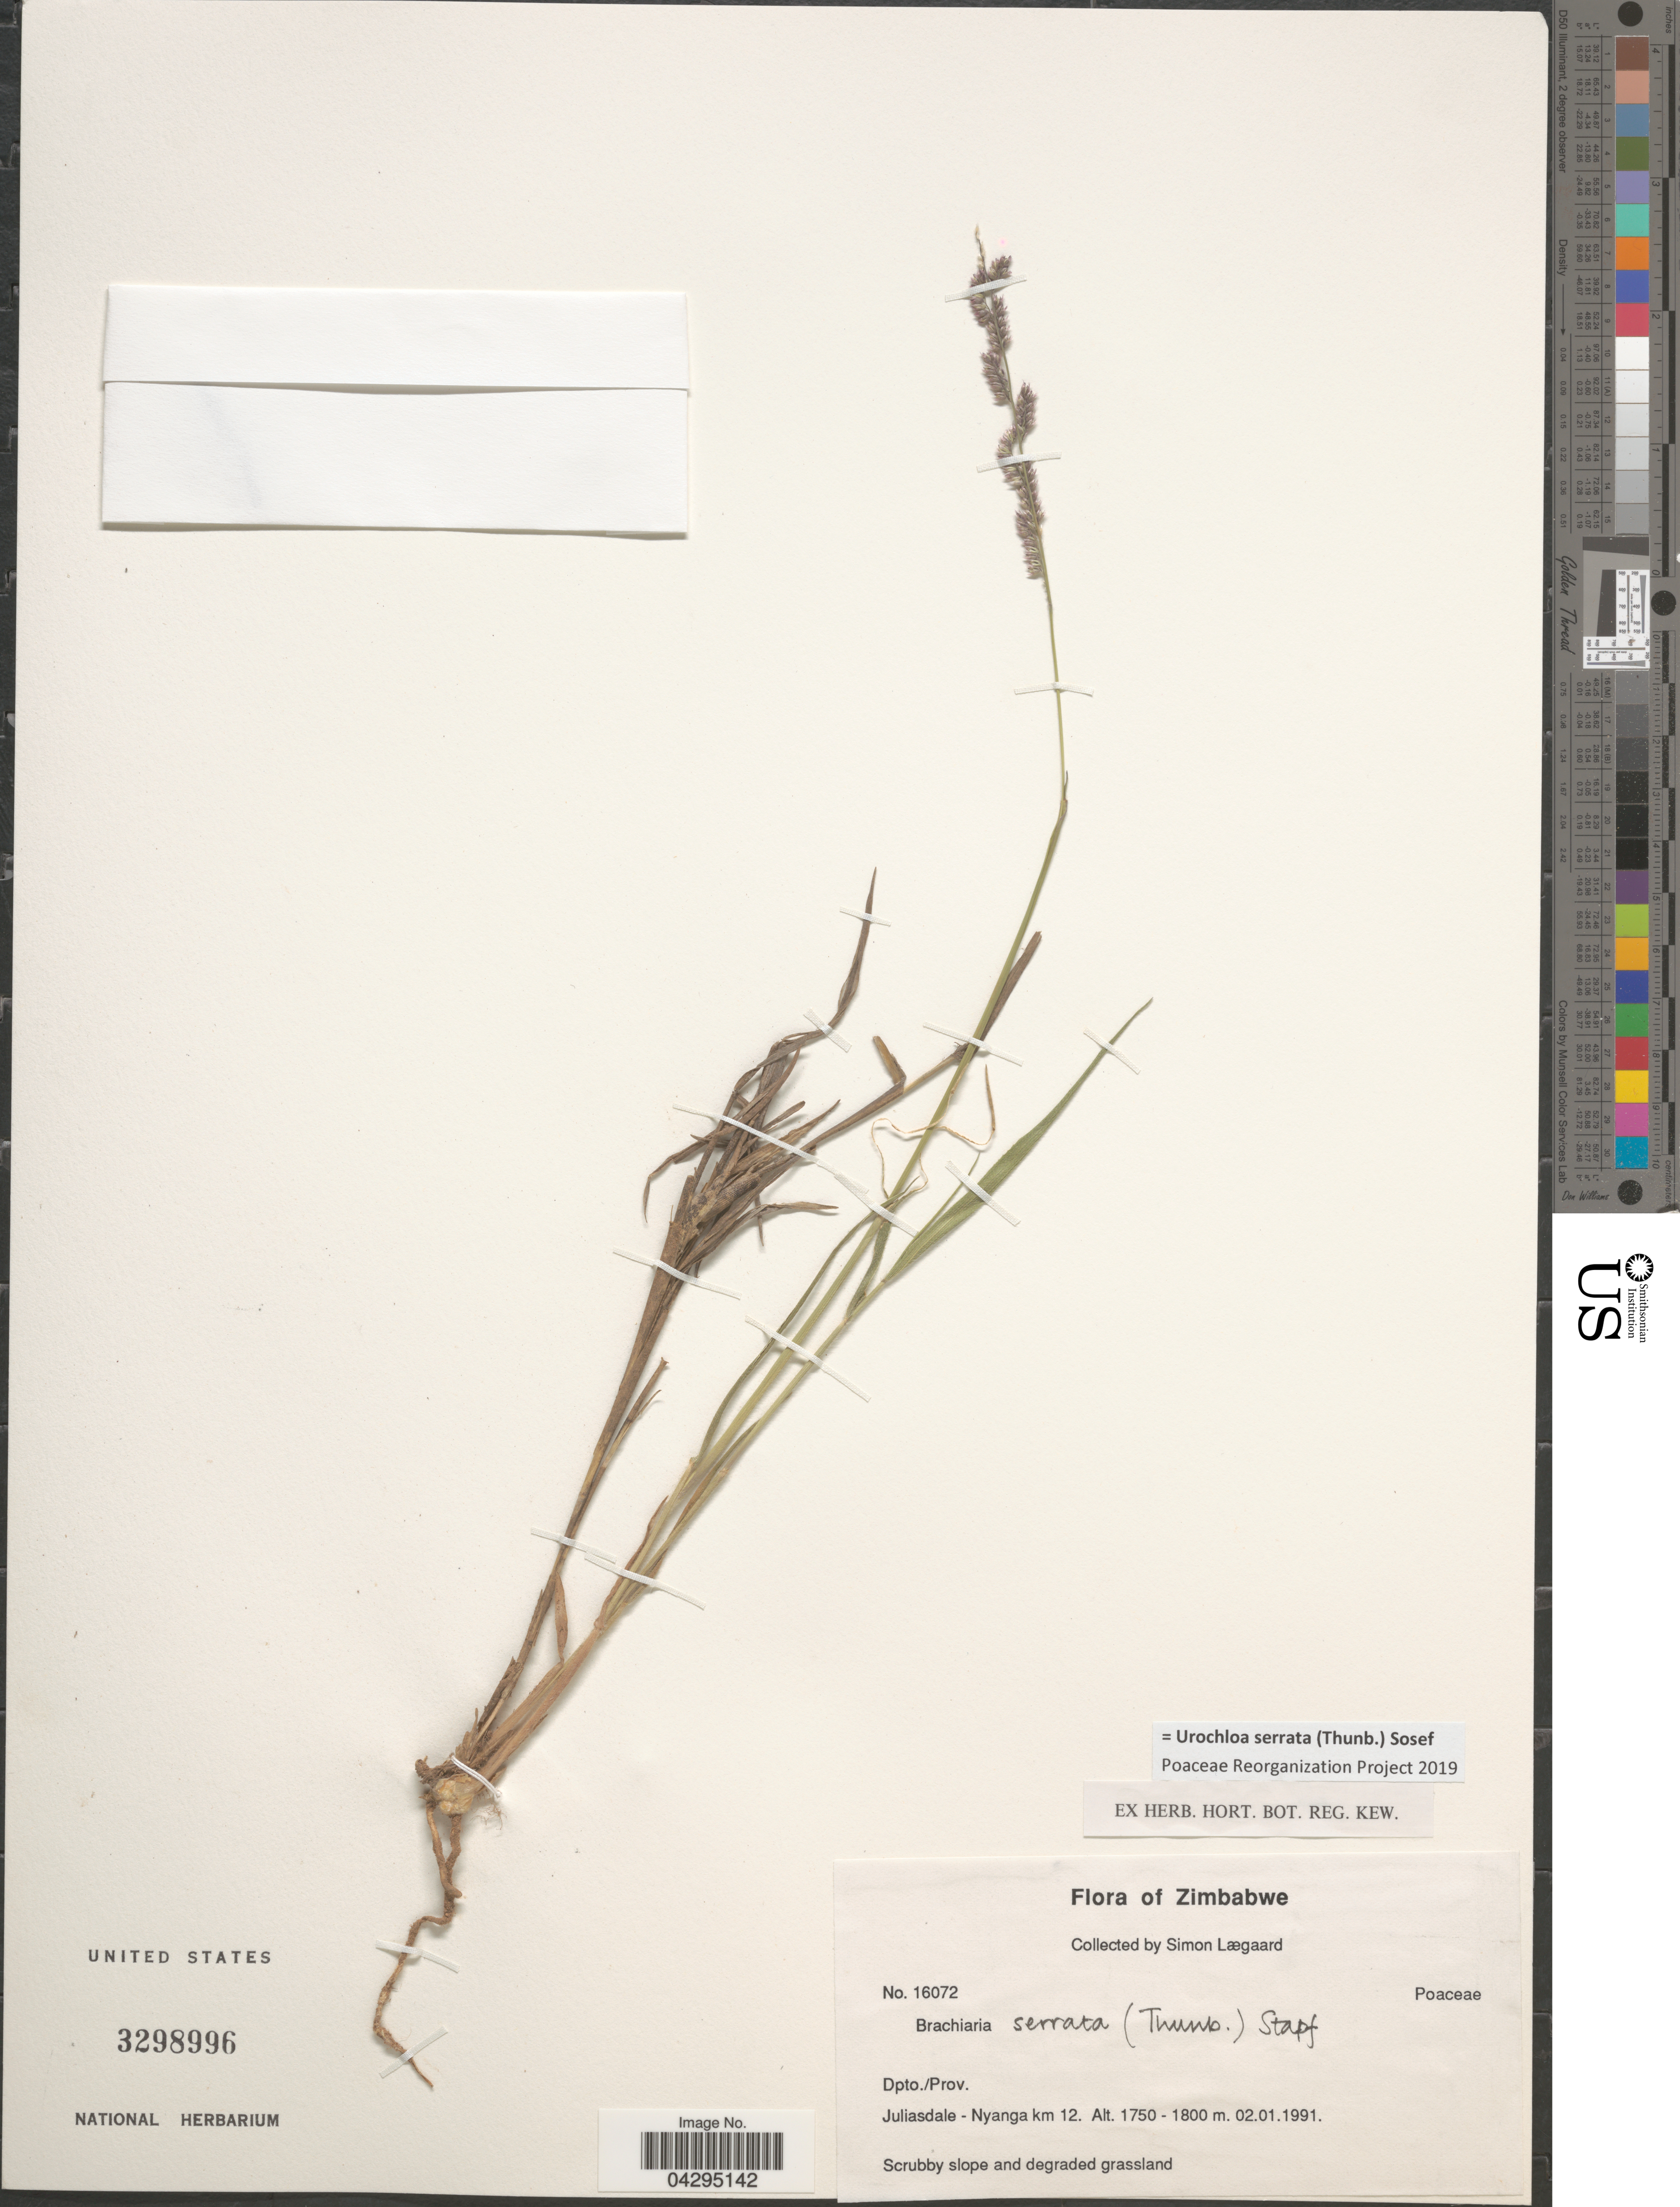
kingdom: Plantae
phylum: Tracheophyta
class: Liliopsida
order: Poales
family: Poaceae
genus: Urochloa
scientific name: Urochloa serrata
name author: (Thunb.) Sosef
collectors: S. Lægaard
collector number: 16072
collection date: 1991-01-02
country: Zimbabwe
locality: Dpto./Prov. Juliasdale - Nyanga km 12.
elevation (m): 1750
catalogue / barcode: US 3298996